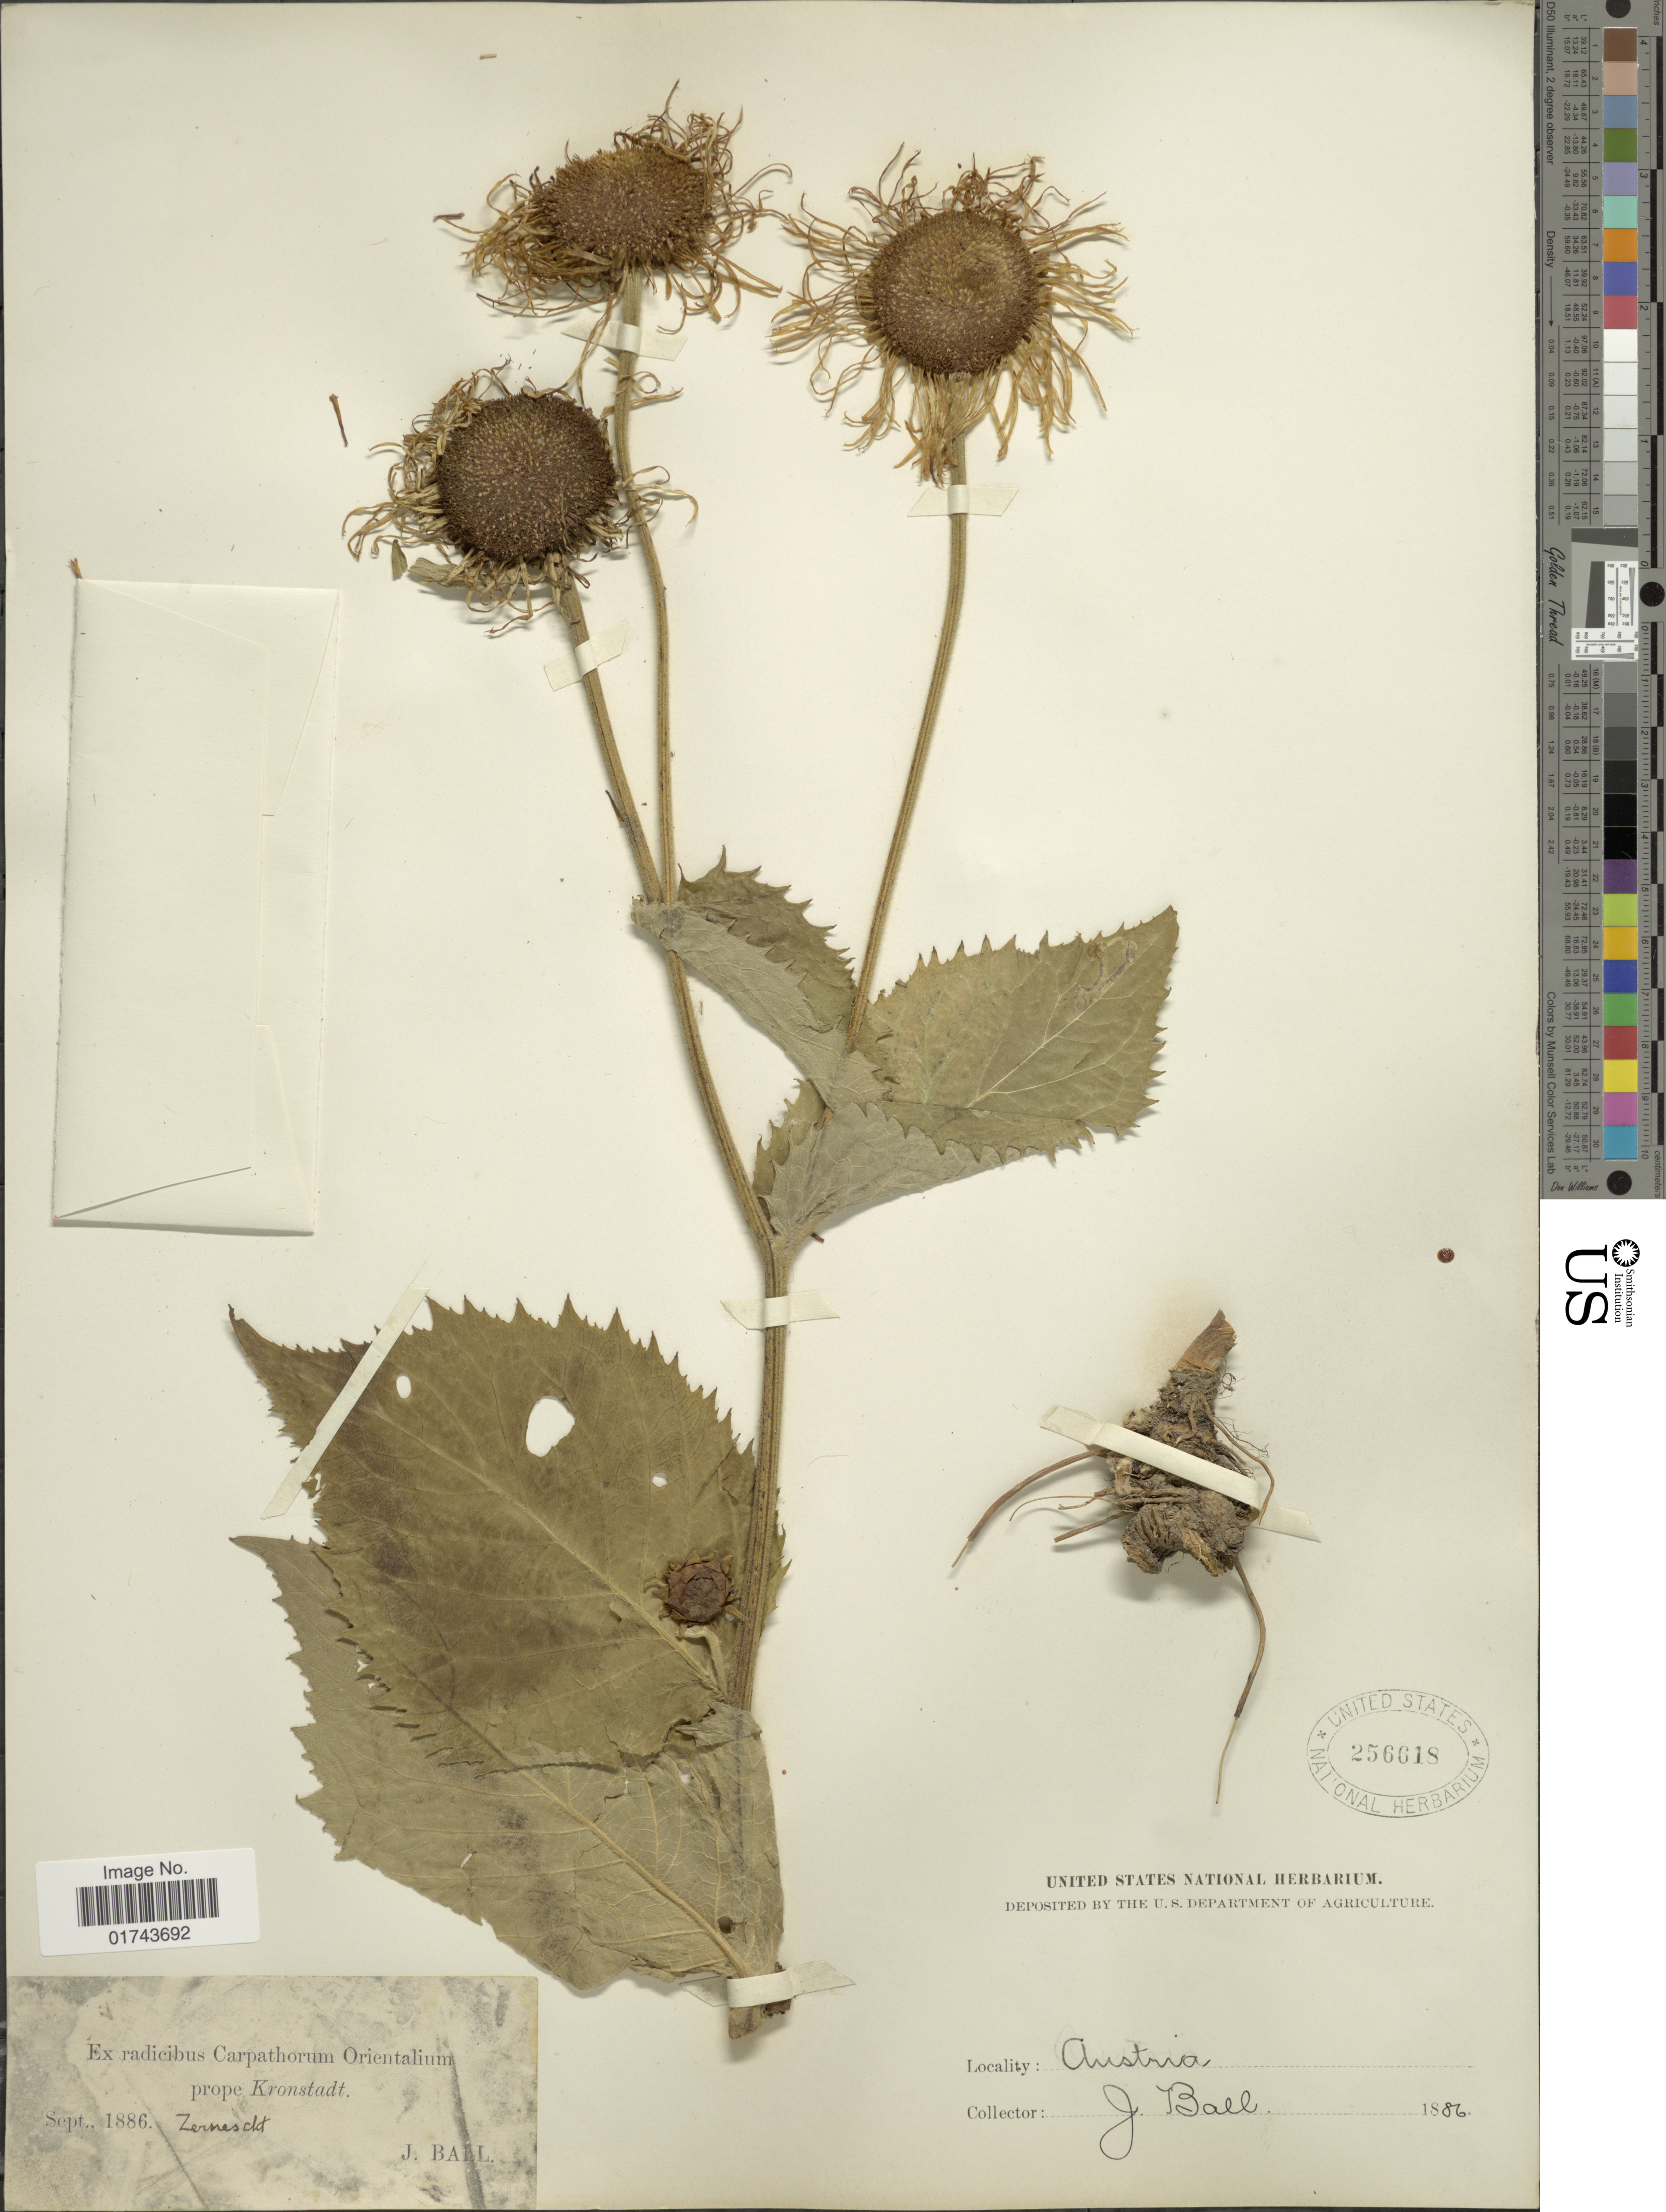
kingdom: Plantae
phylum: Tracheophyta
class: Magnoliopsida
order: Asterales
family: Asteraceae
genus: Inula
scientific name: Inula helenium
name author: L.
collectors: J. Ball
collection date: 1886-09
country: Austria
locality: Austria, Zernesdt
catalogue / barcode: US 256618